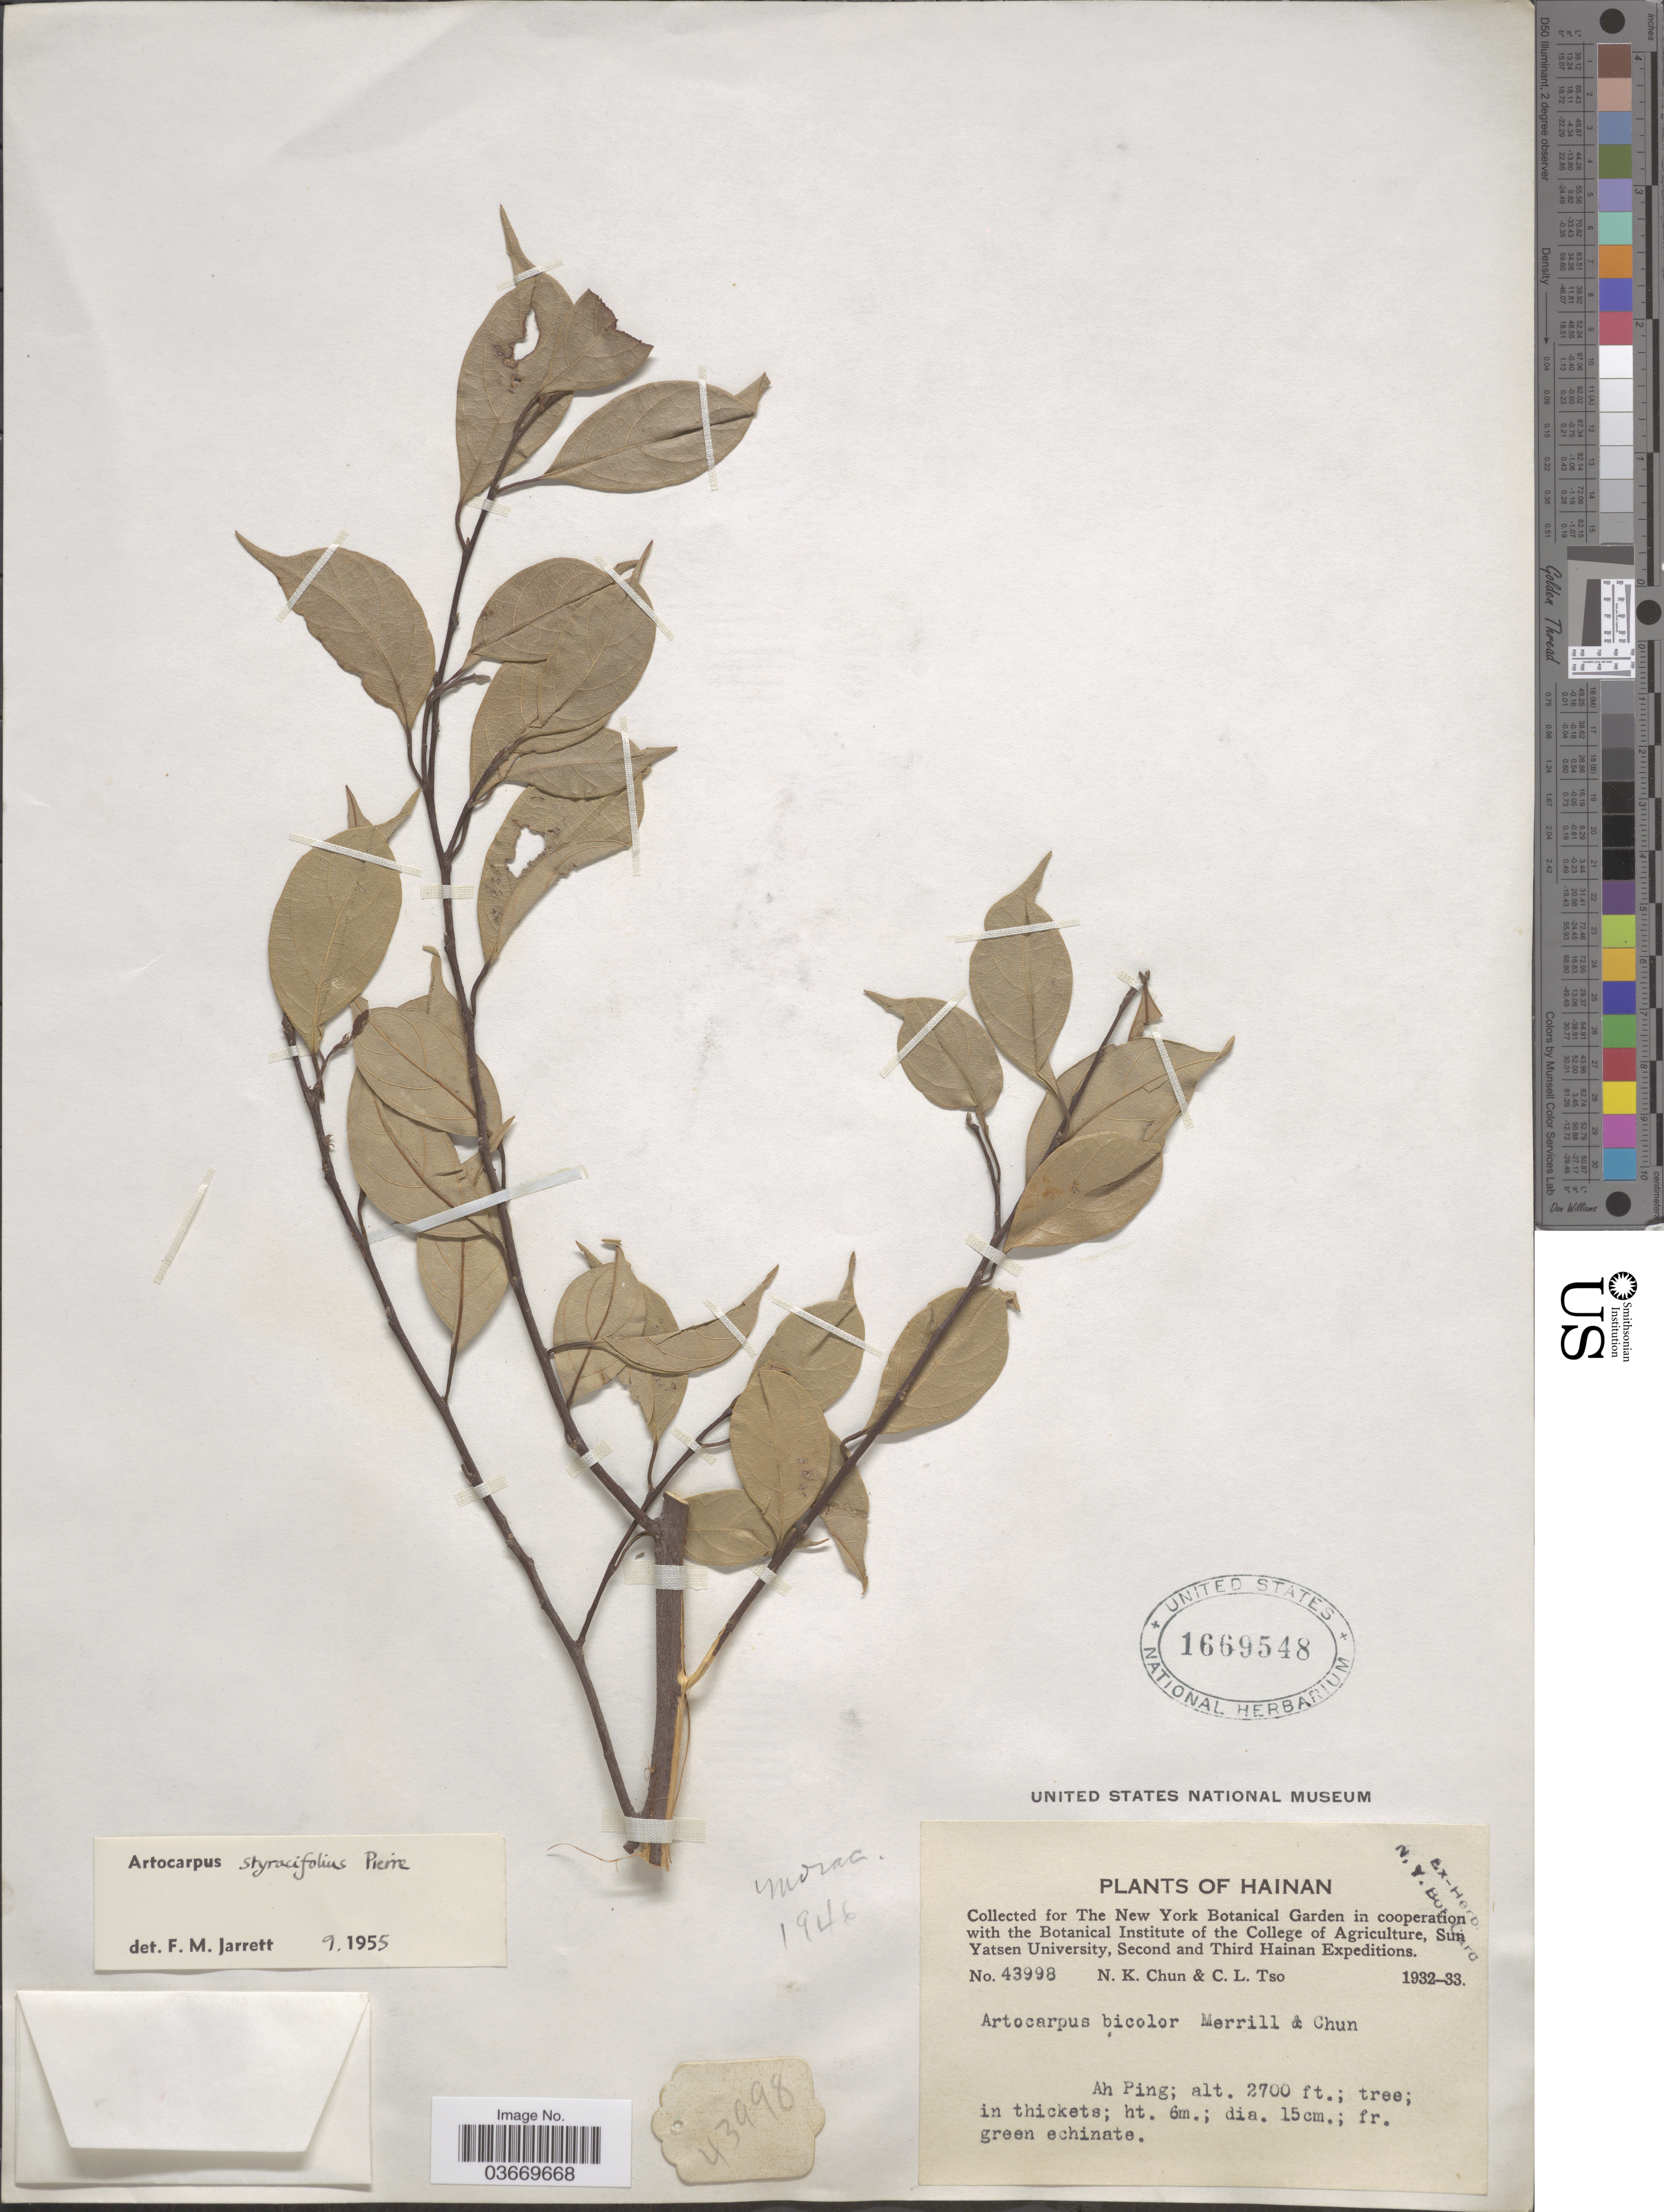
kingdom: Plantae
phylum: Tracheophyta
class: Magnoliopsida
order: Rosales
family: Moraceae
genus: Artocarpus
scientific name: Artocarpus styracifolius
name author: Pierre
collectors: N. K. Chun & C. Tso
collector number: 43998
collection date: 1932/1933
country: China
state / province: Hainan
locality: Ah Ping. In thickets.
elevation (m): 823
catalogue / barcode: US 1669548